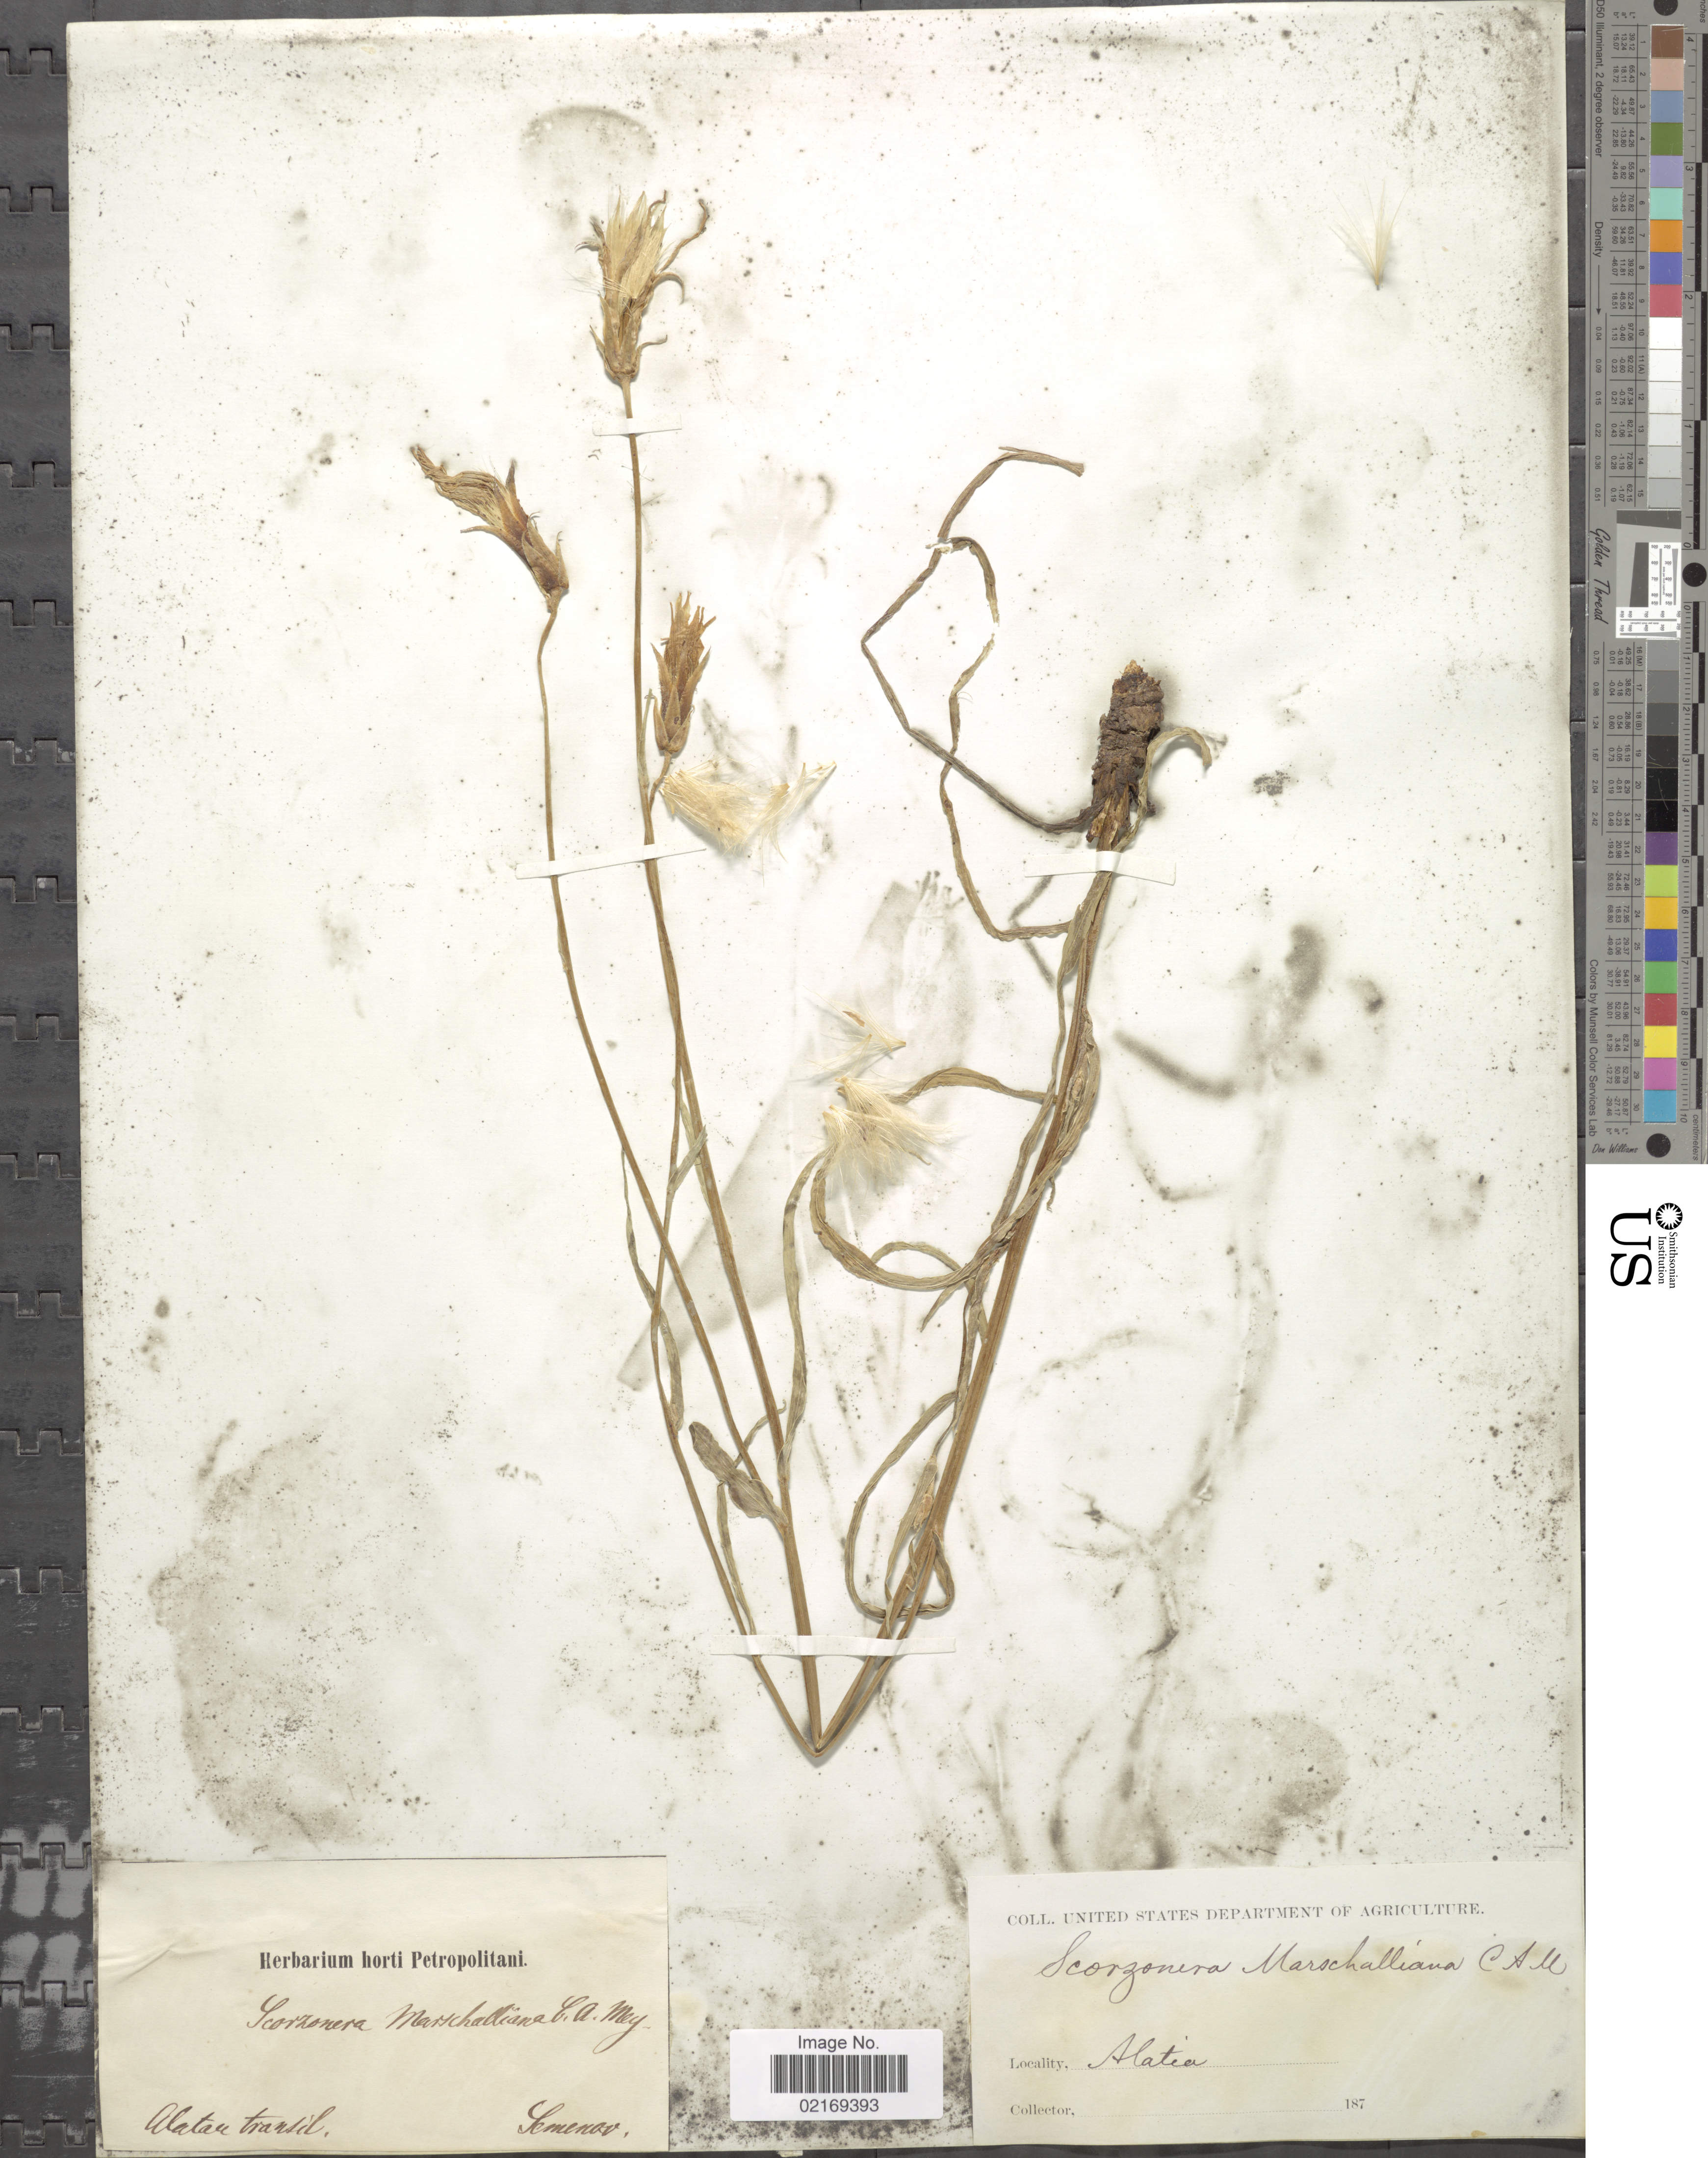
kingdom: Plantae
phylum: Tracheophyta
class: Magnoliopsida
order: Asterales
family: Asteraceae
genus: Scorzonera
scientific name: Scorzonera stricta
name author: Hornem.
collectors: -- Semenov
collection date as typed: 187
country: Kazakhstan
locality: Alatau transil., Alatia.